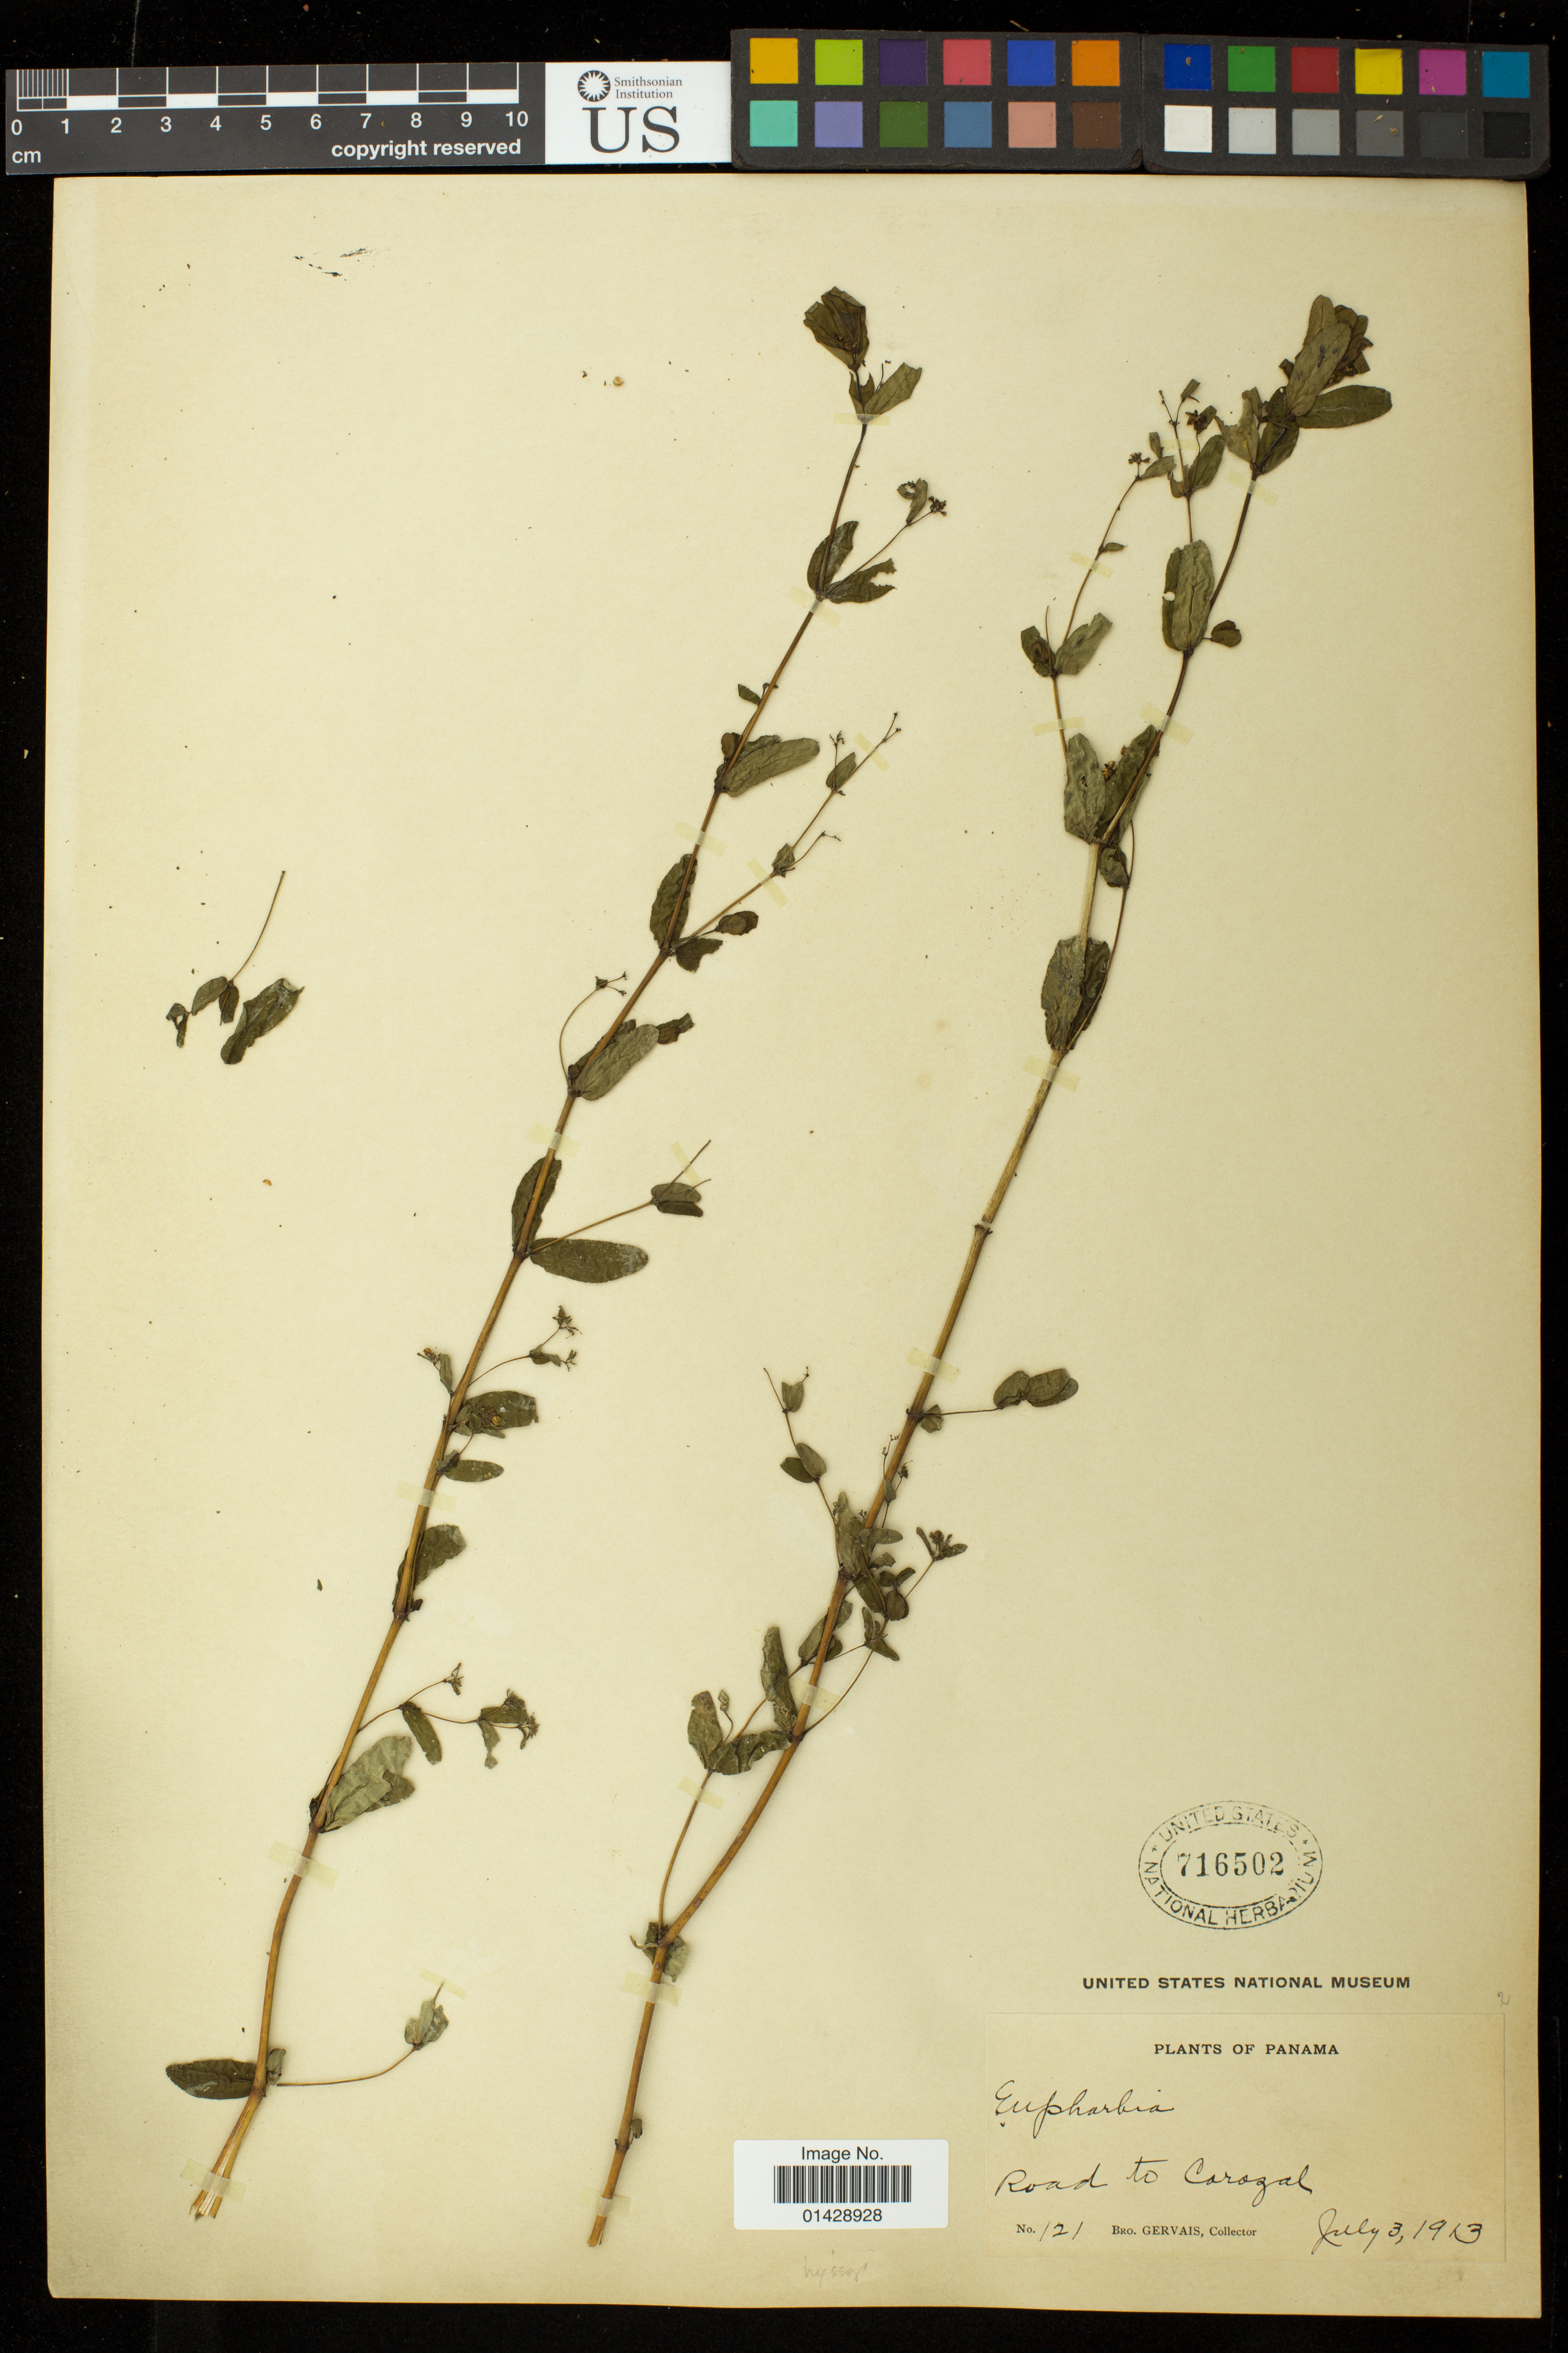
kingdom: Plantae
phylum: Tracheophyta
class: Magnoliopsida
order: Malpighiales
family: Euphorbiaceae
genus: Euphorbia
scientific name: Euphorbia hyssopifolia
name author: L.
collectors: B. Gervais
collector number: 121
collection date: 1913-07-03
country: Panama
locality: Road to Corozal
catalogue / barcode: US 716502